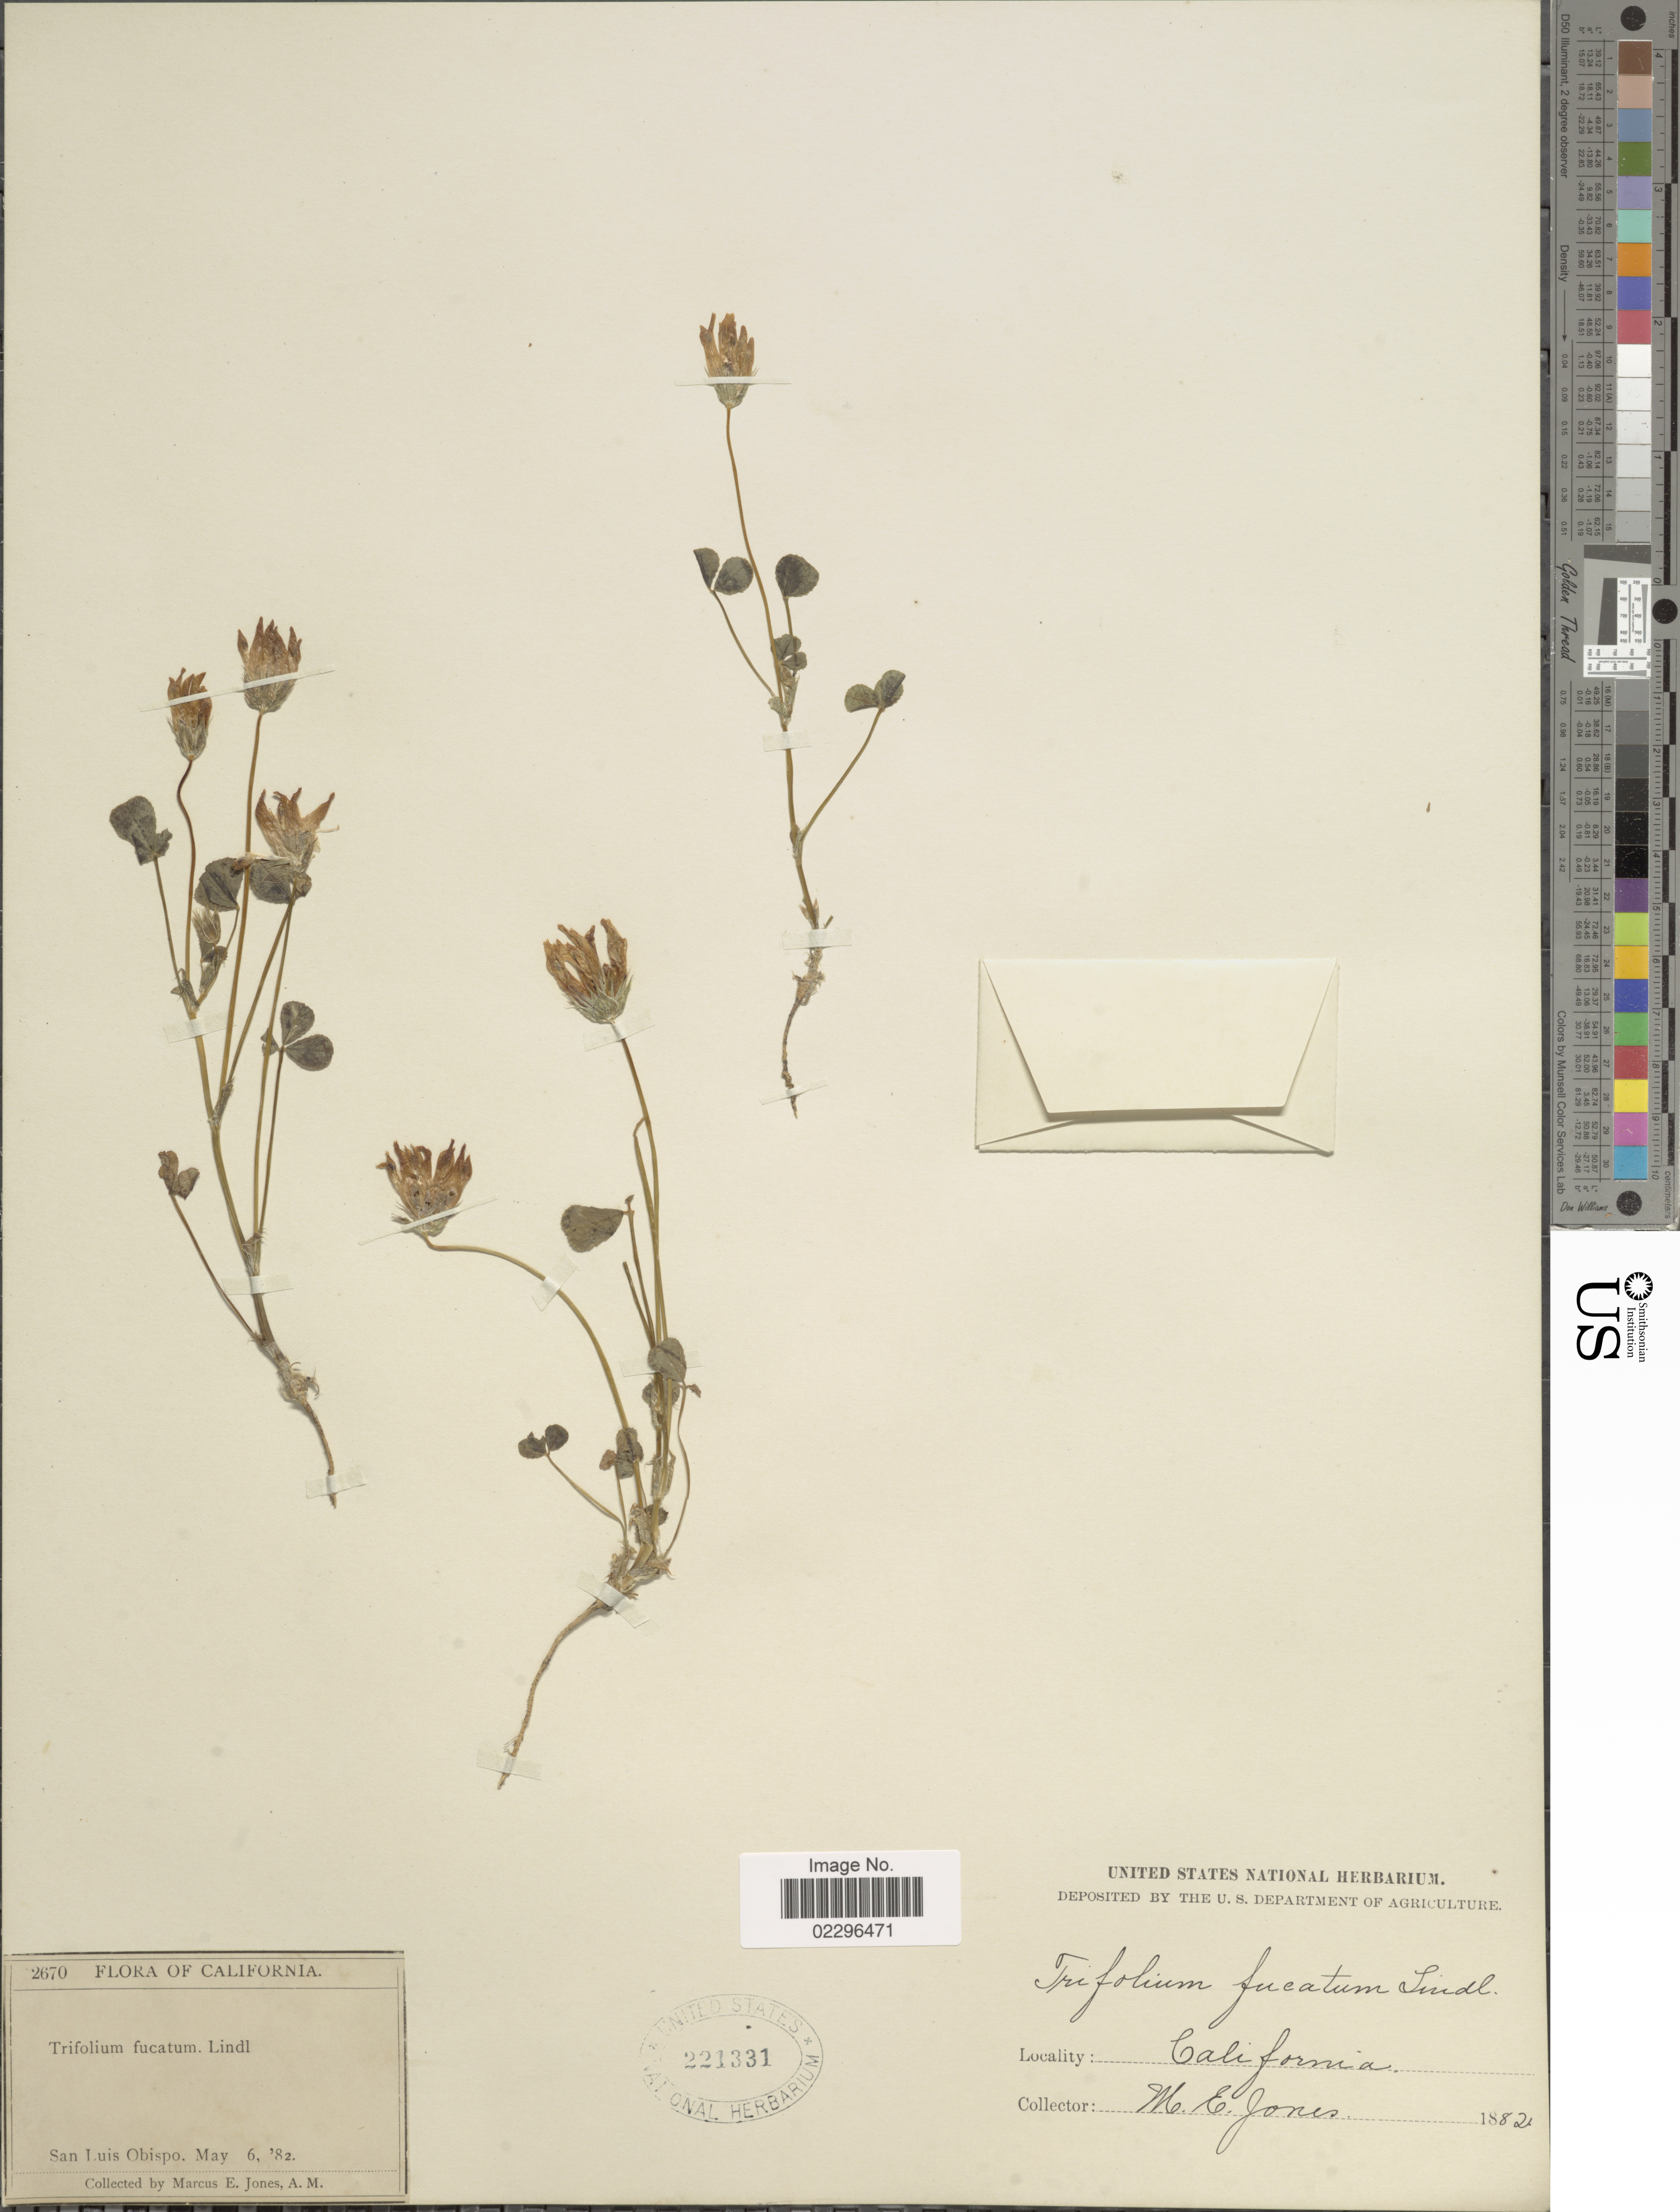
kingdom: Plantae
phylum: Tracheophyta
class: Magnoliopsida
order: Fabales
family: Fabaceae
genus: Trifolium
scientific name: Trifolium fucatum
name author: Lindl.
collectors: M. E. Jones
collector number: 2670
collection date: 1882-05-06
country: United States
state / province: California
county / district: San Luis Obispo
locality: San Luis Obispo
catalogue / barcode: US 221331